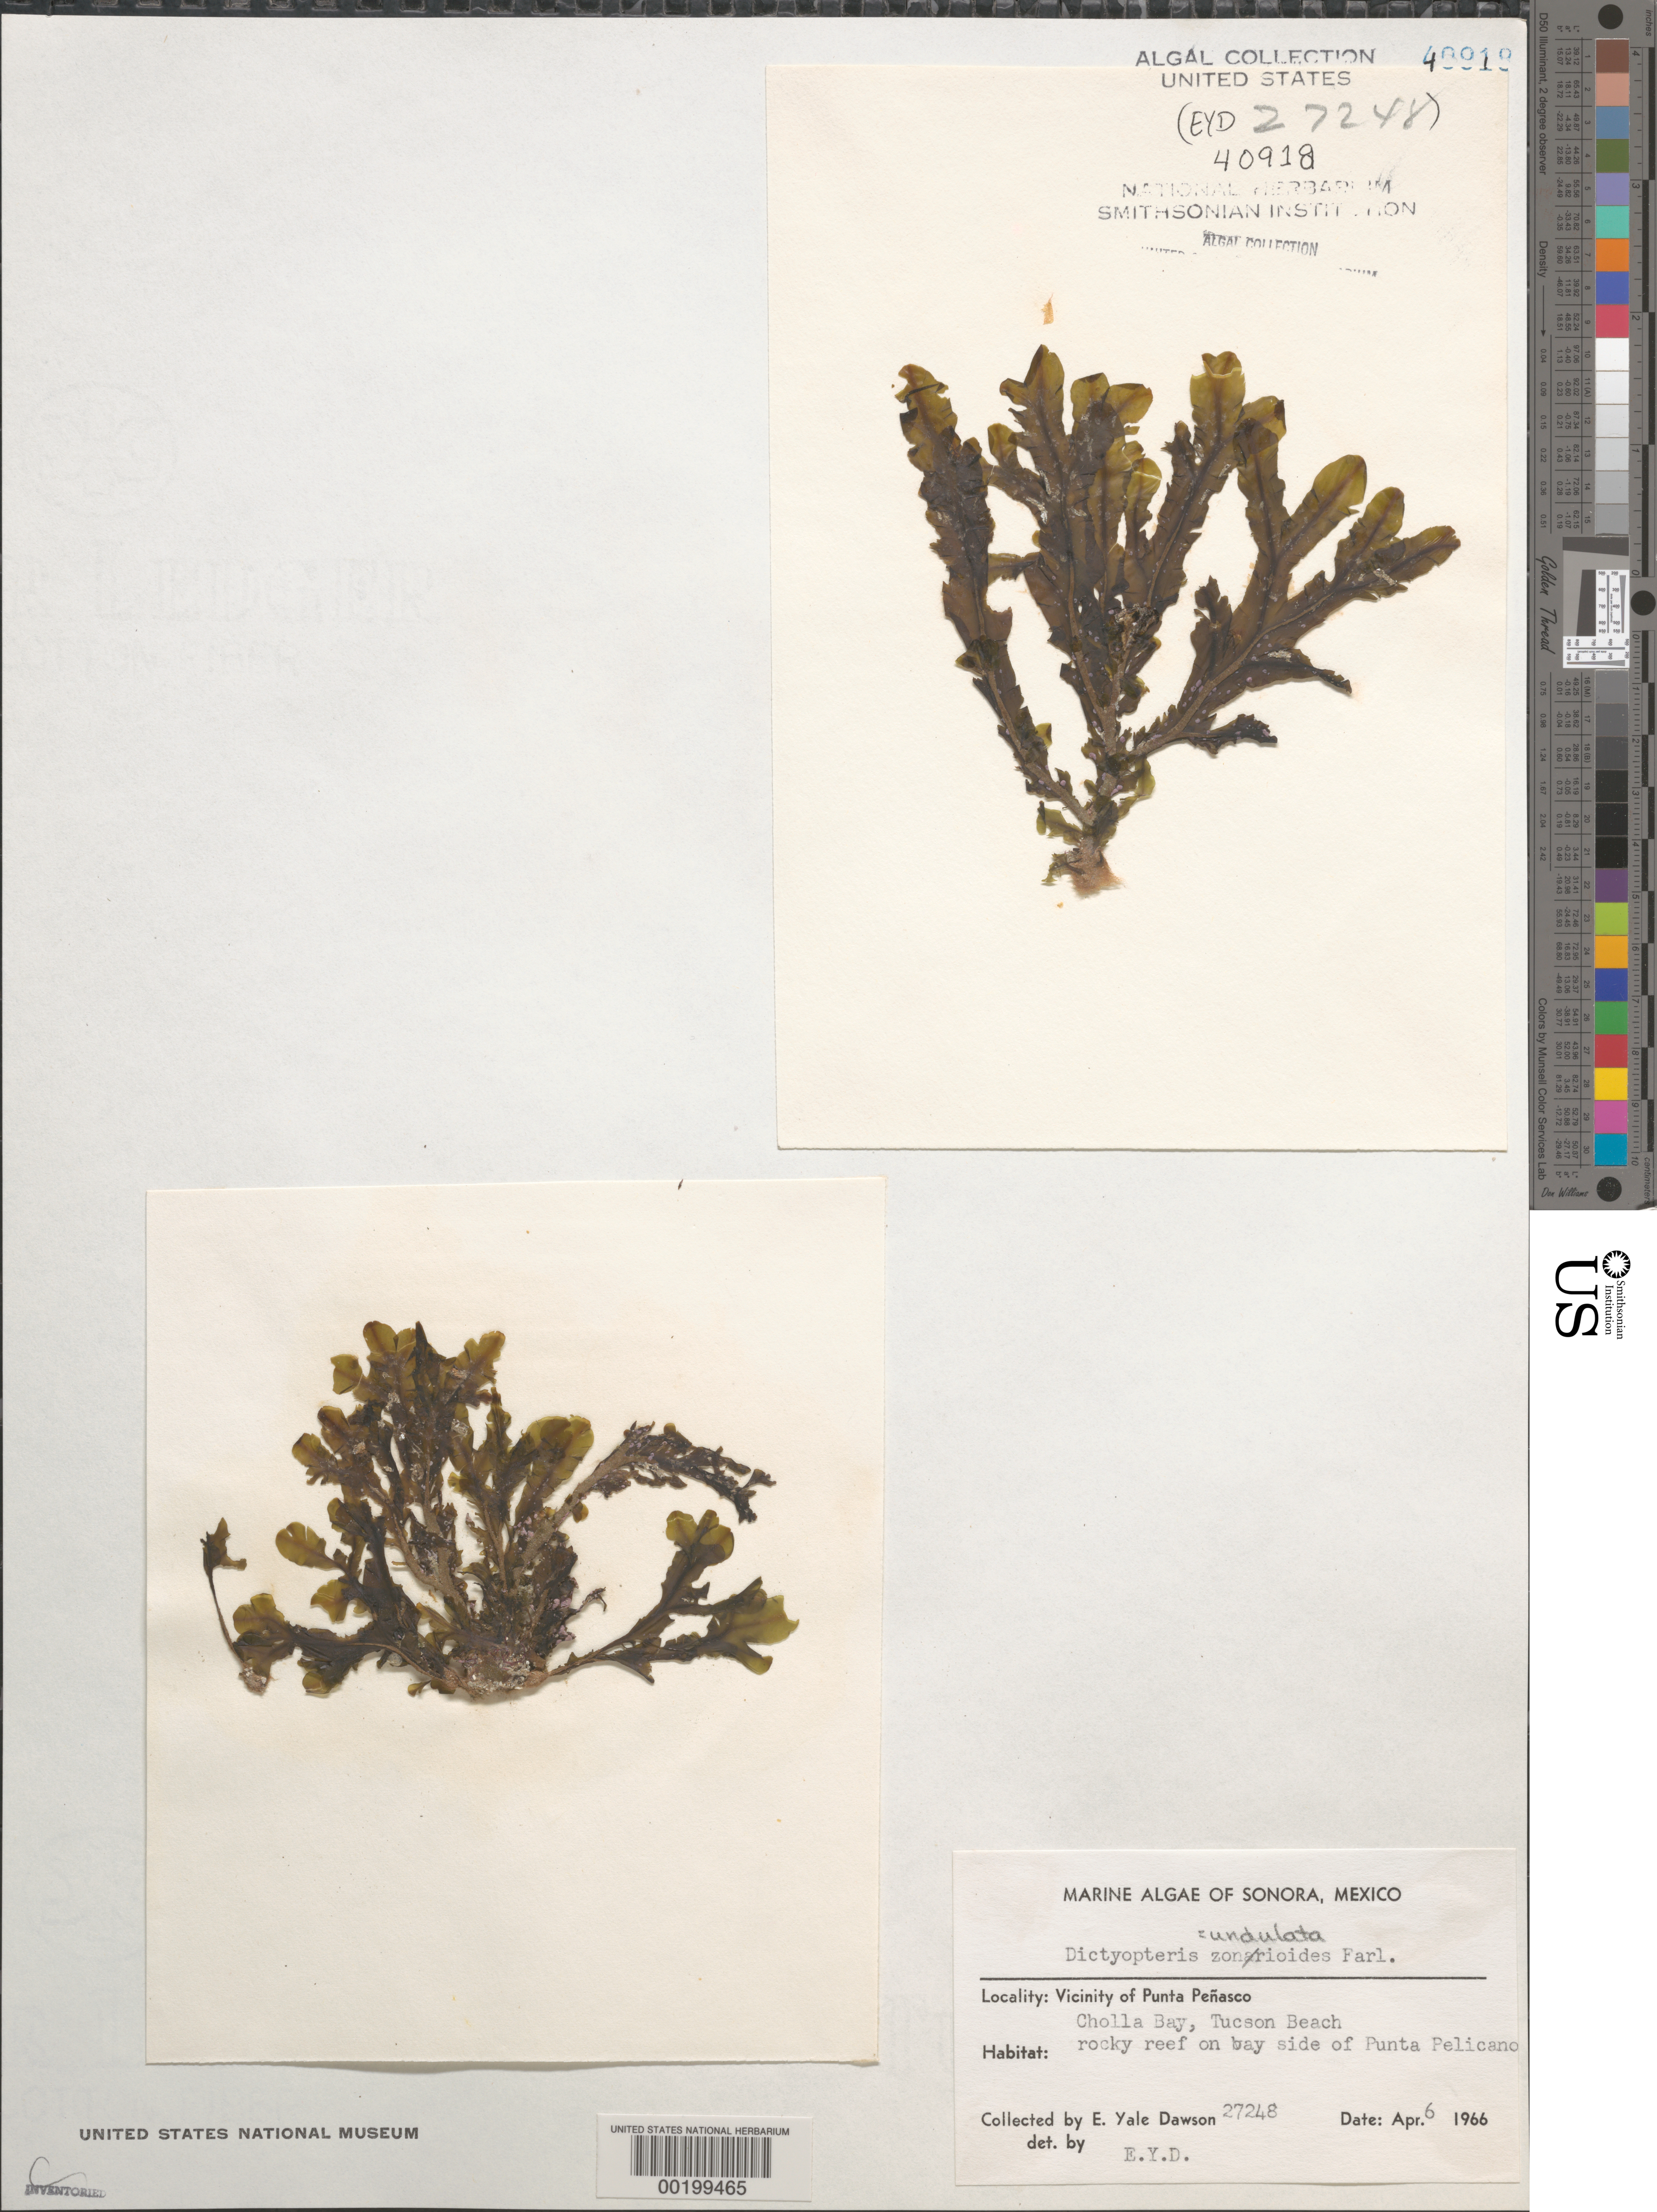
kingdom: Chromista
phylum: Ochrophyta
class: Phaeophyceae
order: Dictyotales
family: Dictyotaceae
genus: Dictyopteris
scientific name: Dictyopteris undulata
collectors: E. Y. Dawson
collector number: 27248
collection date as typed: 06 Apr 1966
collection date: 1966-04-06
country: Mexico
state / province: Sonora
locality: Cholla Bay, Tucson Beach, Punta Pelicano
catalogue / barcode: US 40918